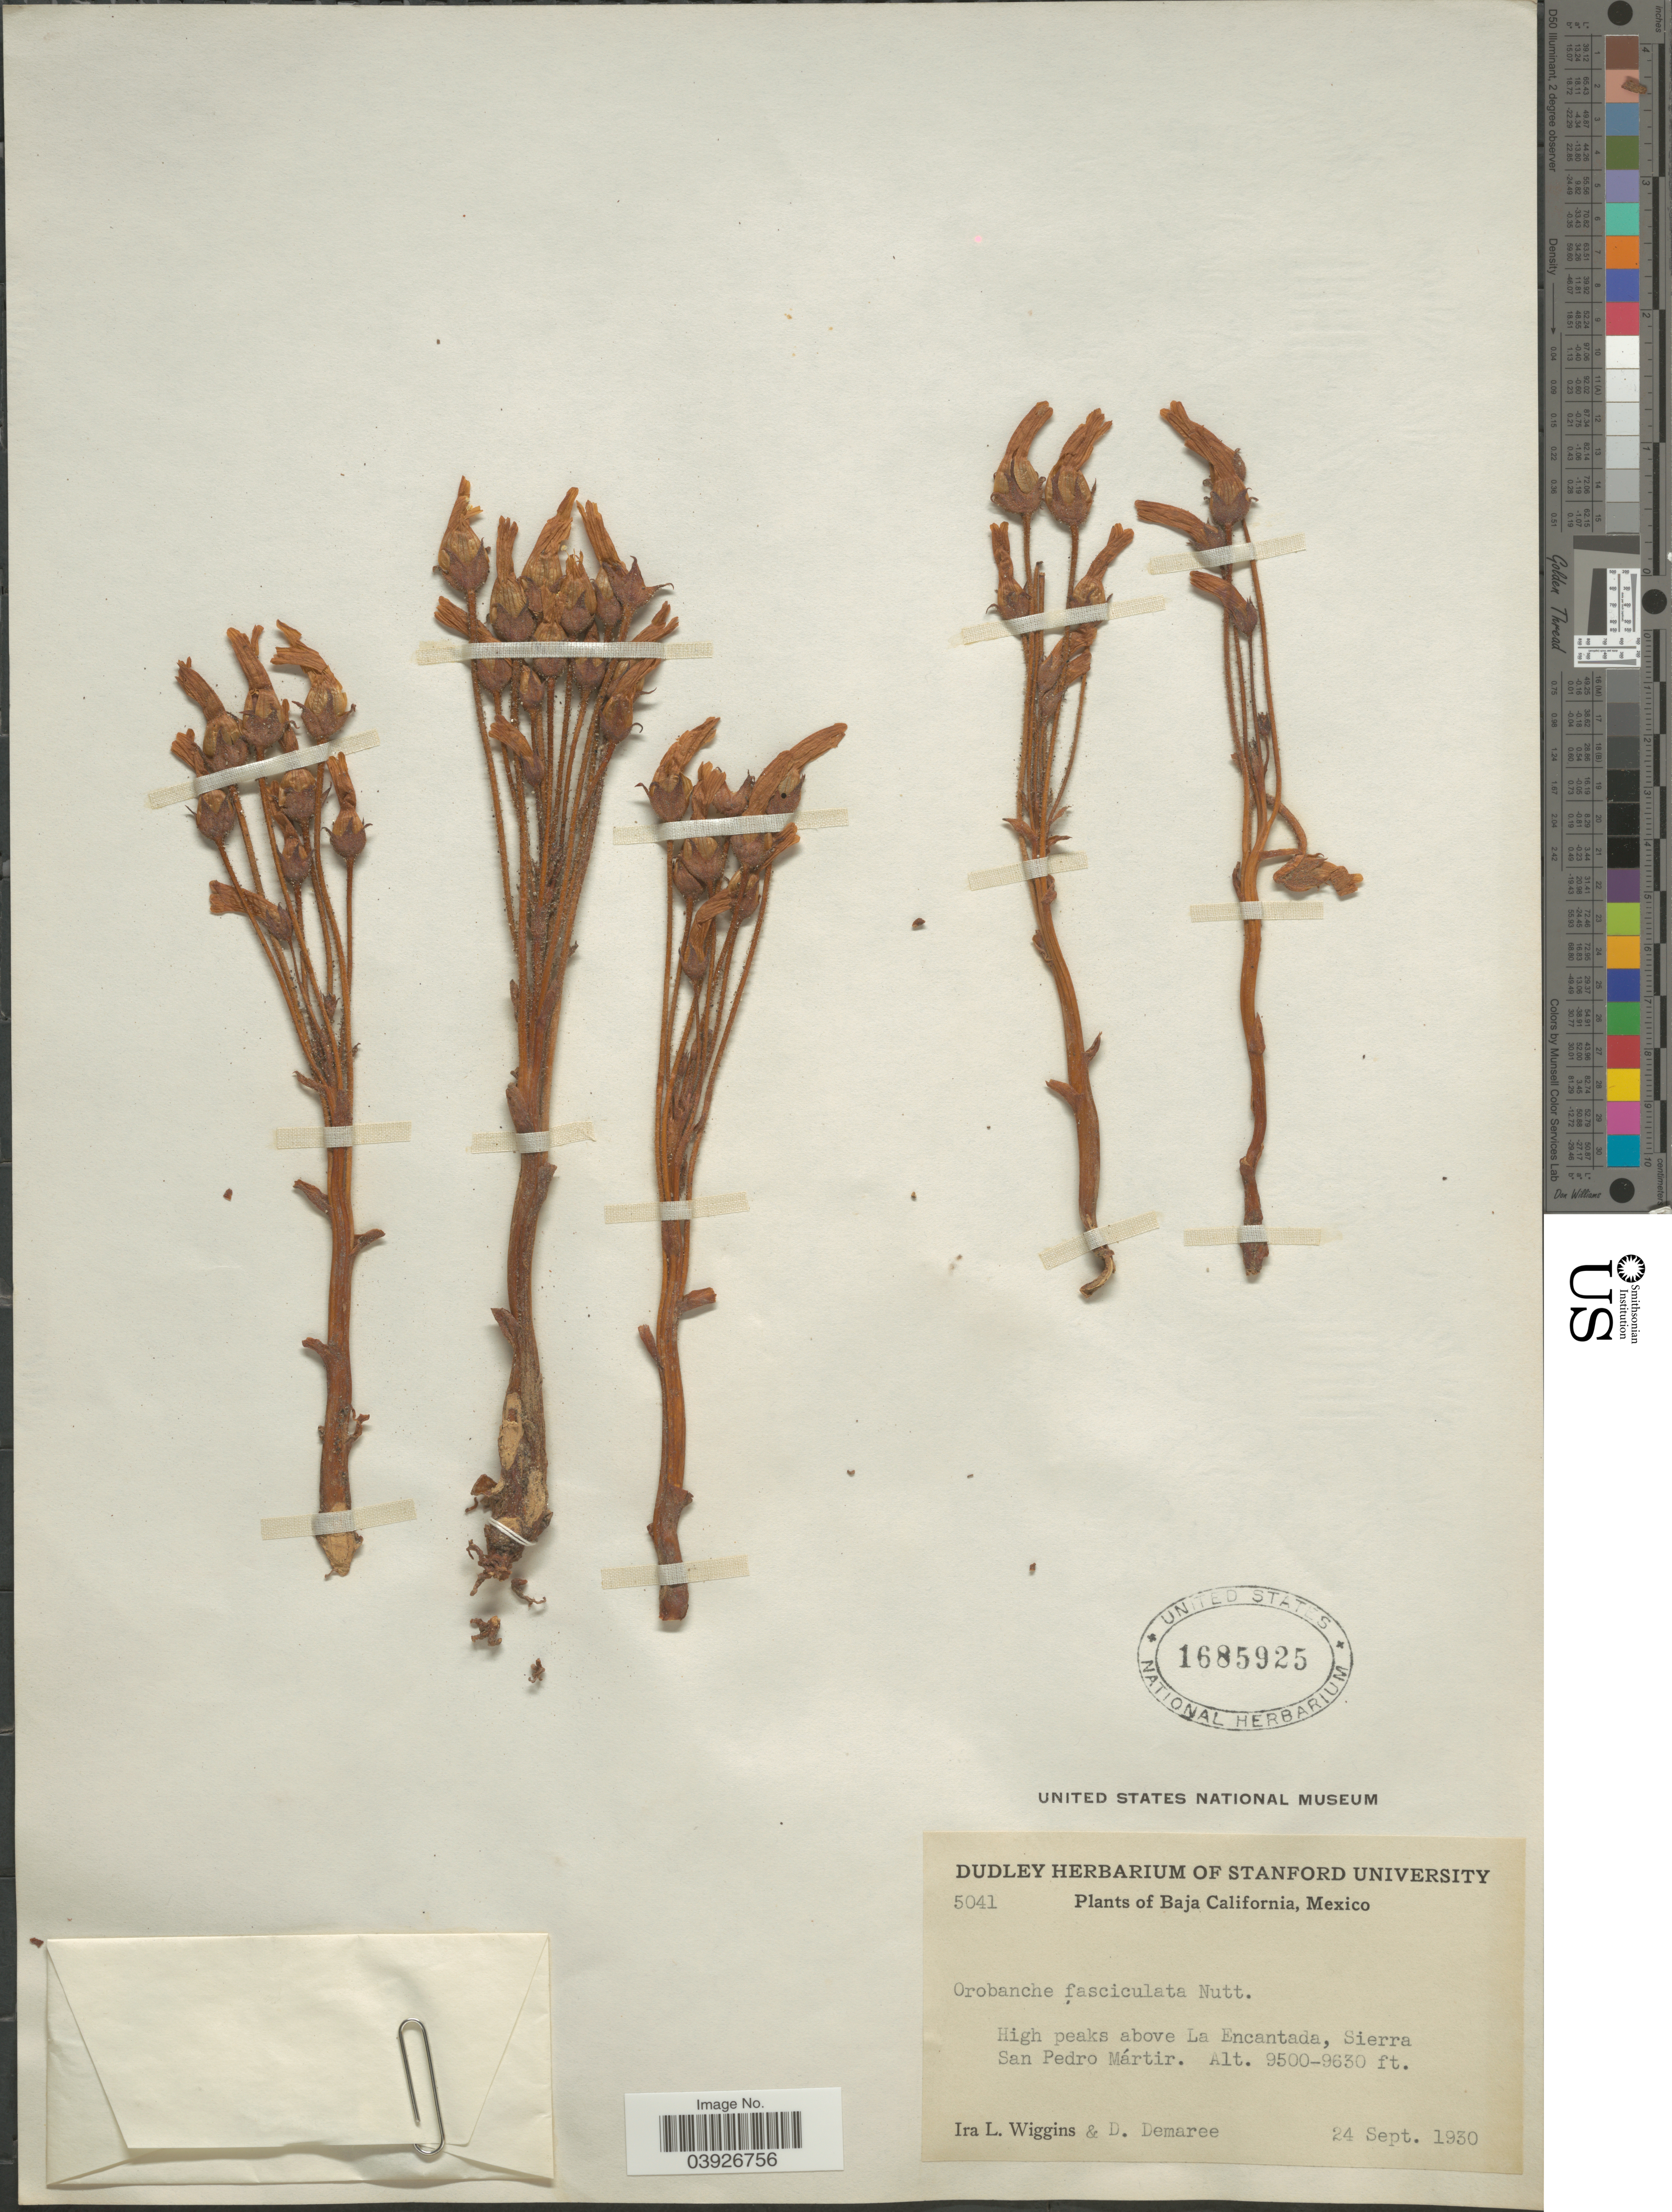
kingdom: Plantae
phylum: Tracheophyta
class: Magnoliopsida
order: Lamiales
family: Orobanchaceae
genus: Orobanche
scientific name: Orobanche fasciculata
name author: Nutt.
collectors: I. L. Wiggins & D. Demaree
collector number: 5041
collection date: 1930-09-24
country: Mexico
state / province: Baja California Norte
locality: High peaks above La Encantada, Sierra San Pedro Mártir.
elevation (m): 2896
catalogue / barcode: US 1685925